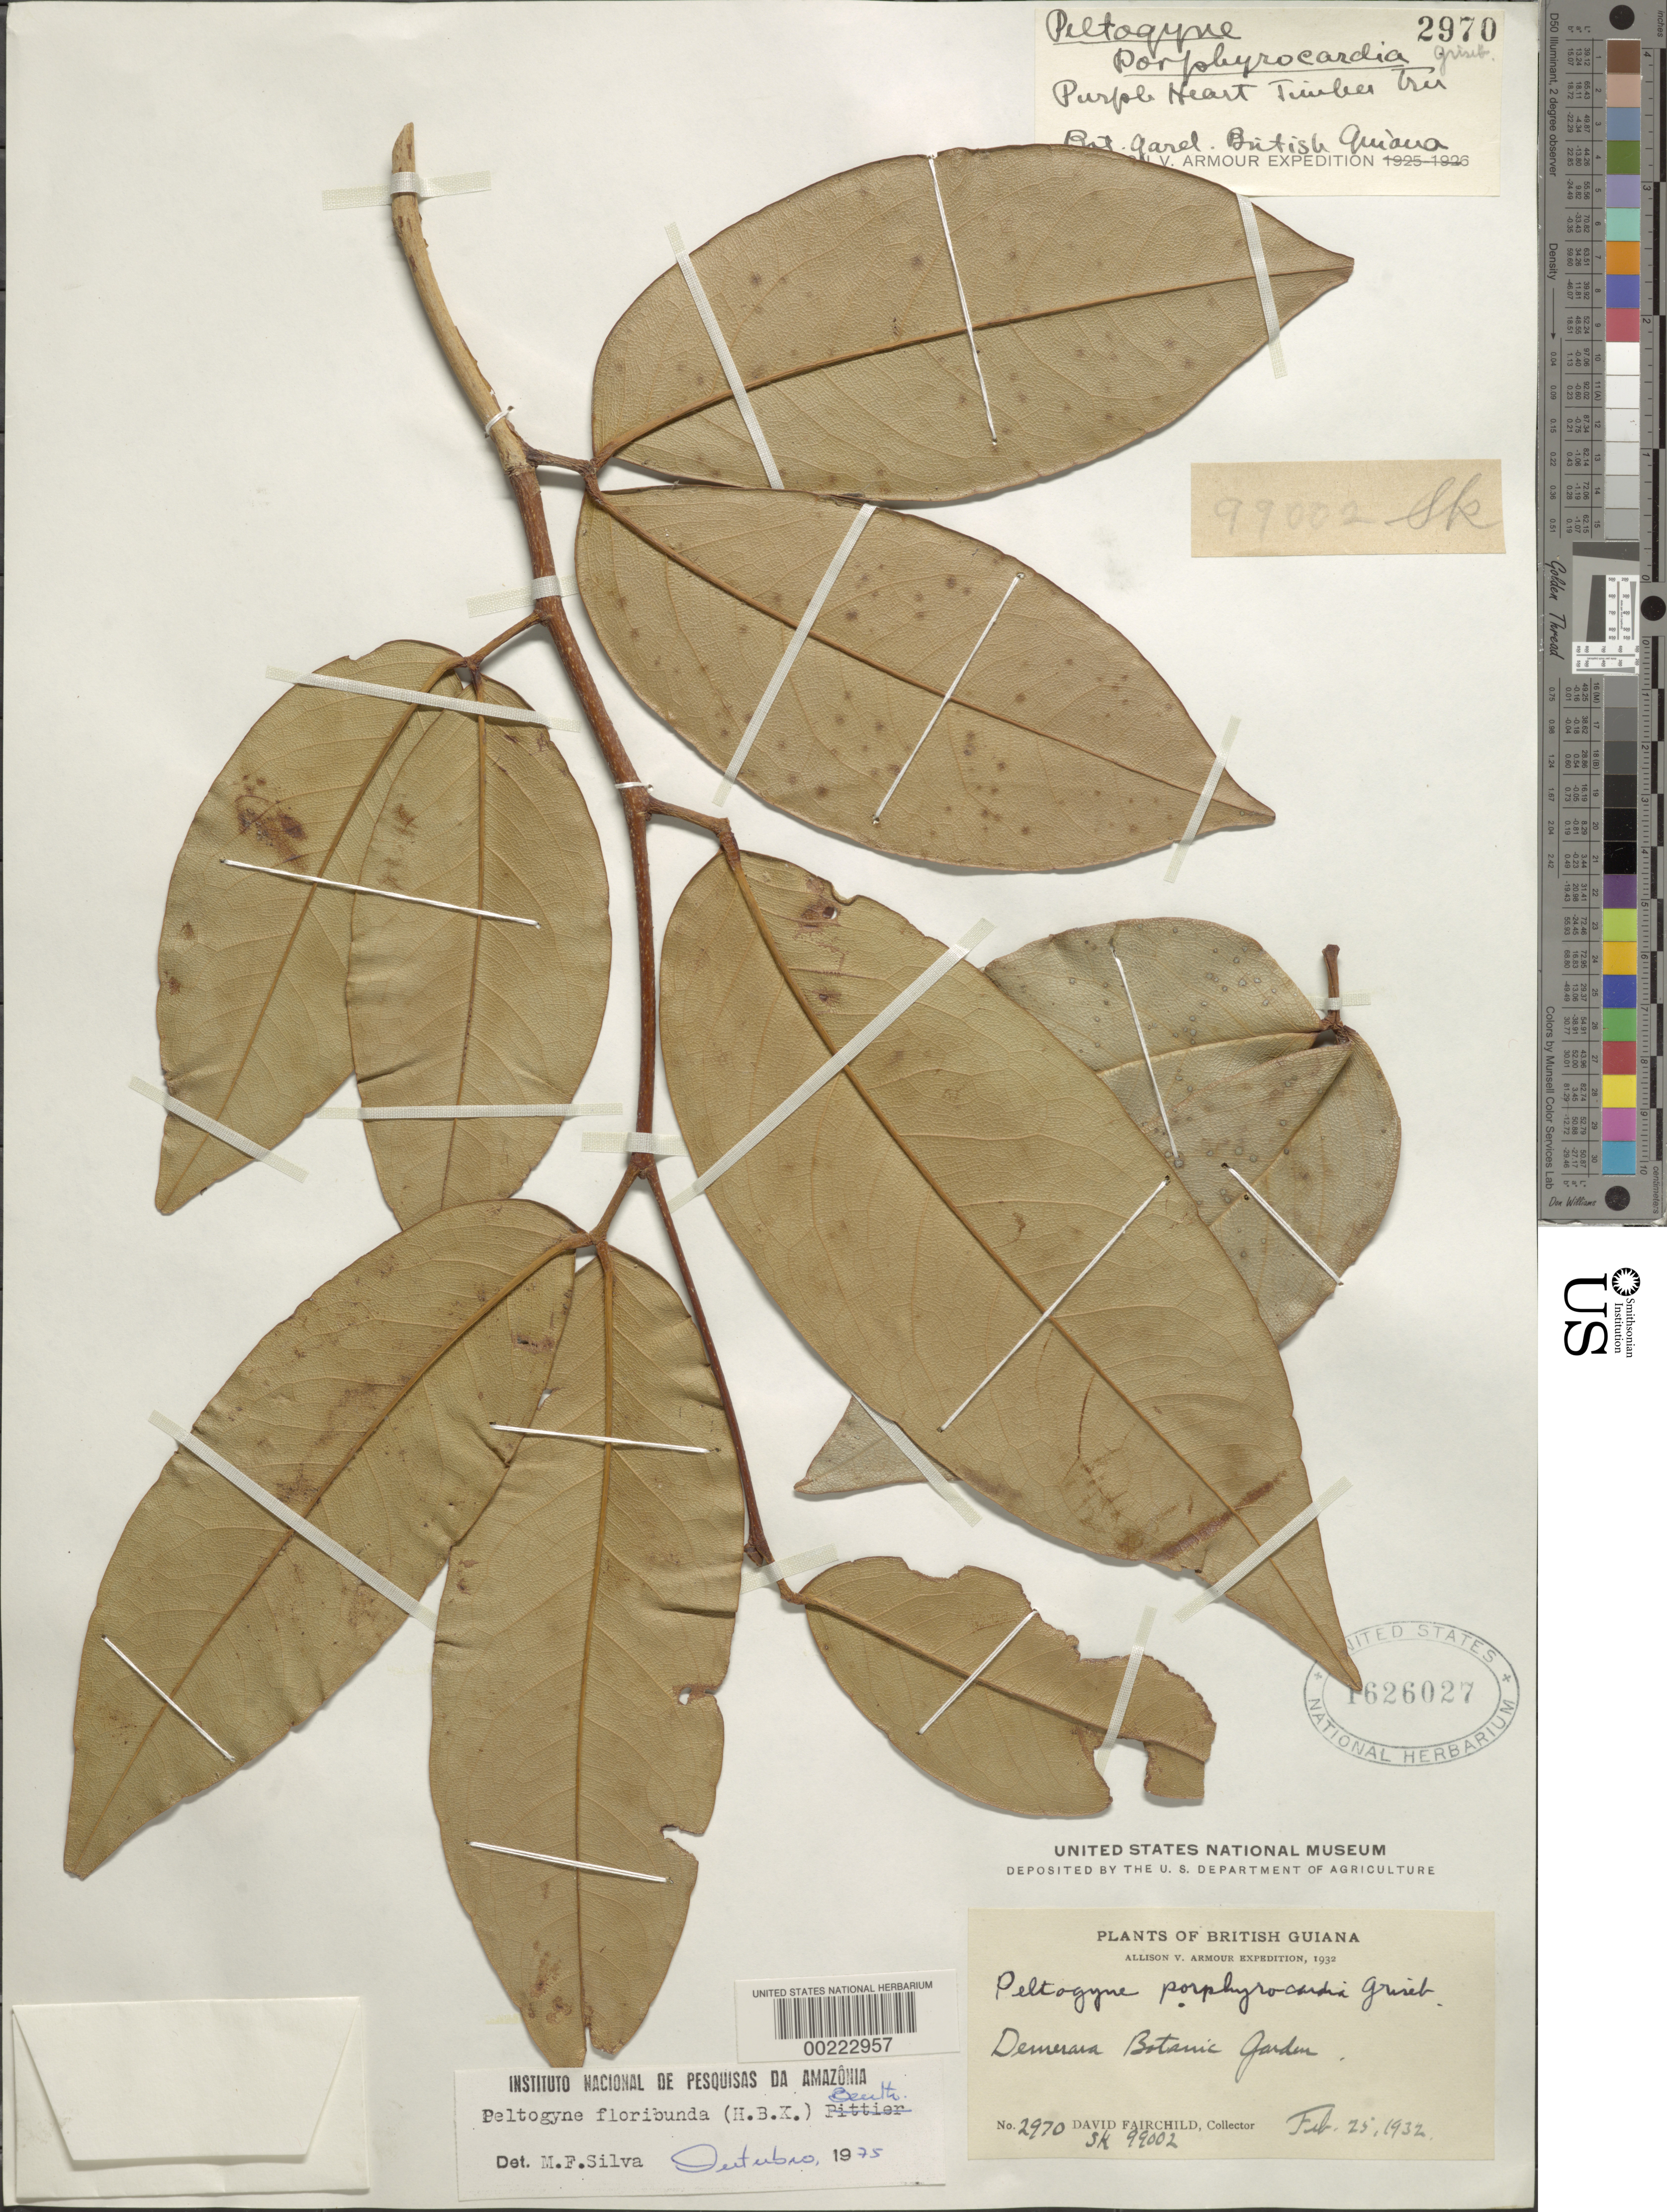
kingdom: Plantae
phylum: Tracheophyta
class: Magnoliopsida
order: Fabales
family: Fabaceae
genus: Peltogyne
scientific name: Peltogyne floribunda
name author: (Kunth) Pittier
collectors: D. Fairchild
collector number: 2970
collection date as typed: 25 Feb 1932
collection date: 1932-02-25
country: Guyana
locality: Demerara botanic garden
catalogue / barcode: US 1626027